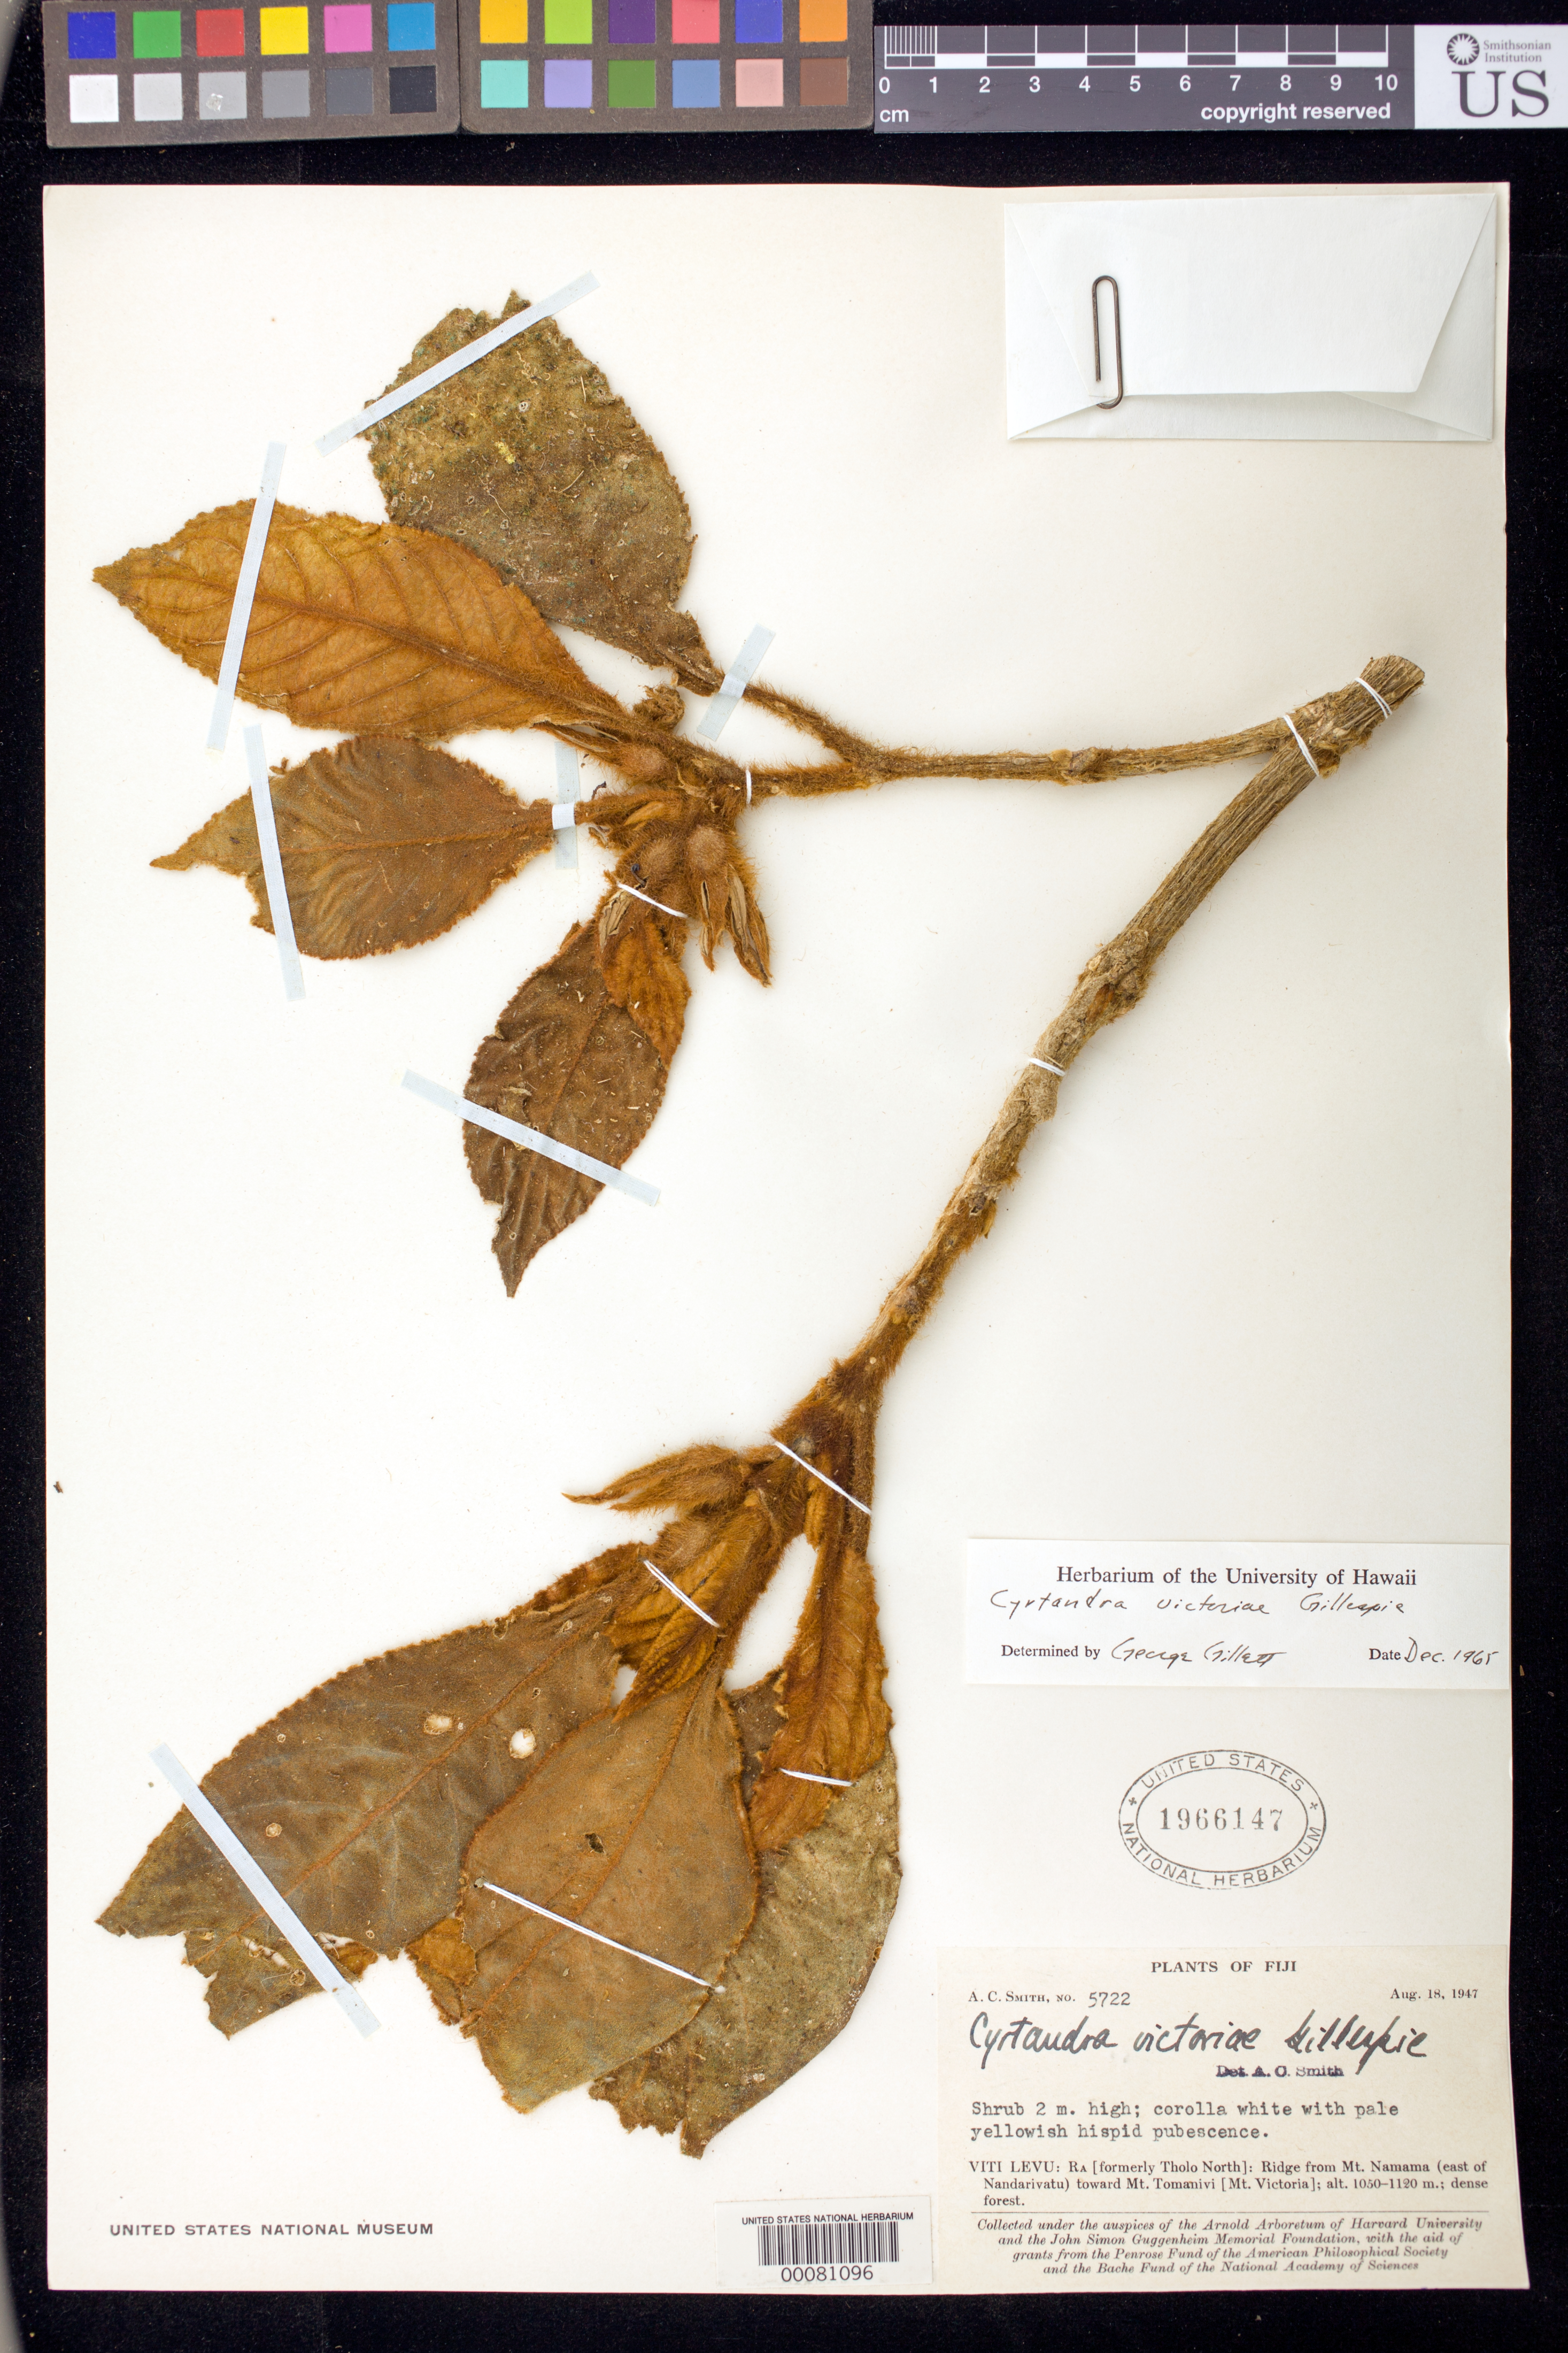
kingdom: Plantae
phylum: Tracheophyta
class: Magnoliopsida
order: Lamiales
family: Gesneriaceae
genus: Cyrtandra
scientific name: Cyrtandra victoriae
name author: Gillespie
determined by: Gillett, G. W.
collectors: A. C. Smith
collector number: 5722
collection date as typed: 18 Aug 1947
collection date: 1947-08-18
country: Fiji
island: Viti Levu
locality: Ra ¢formerly tholo north!, ridge from mt namama (e of nandarivatu) toward mt tomanivi ¢mt victoria!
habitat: Dense forest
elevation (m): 1050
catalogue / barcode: US 1966147